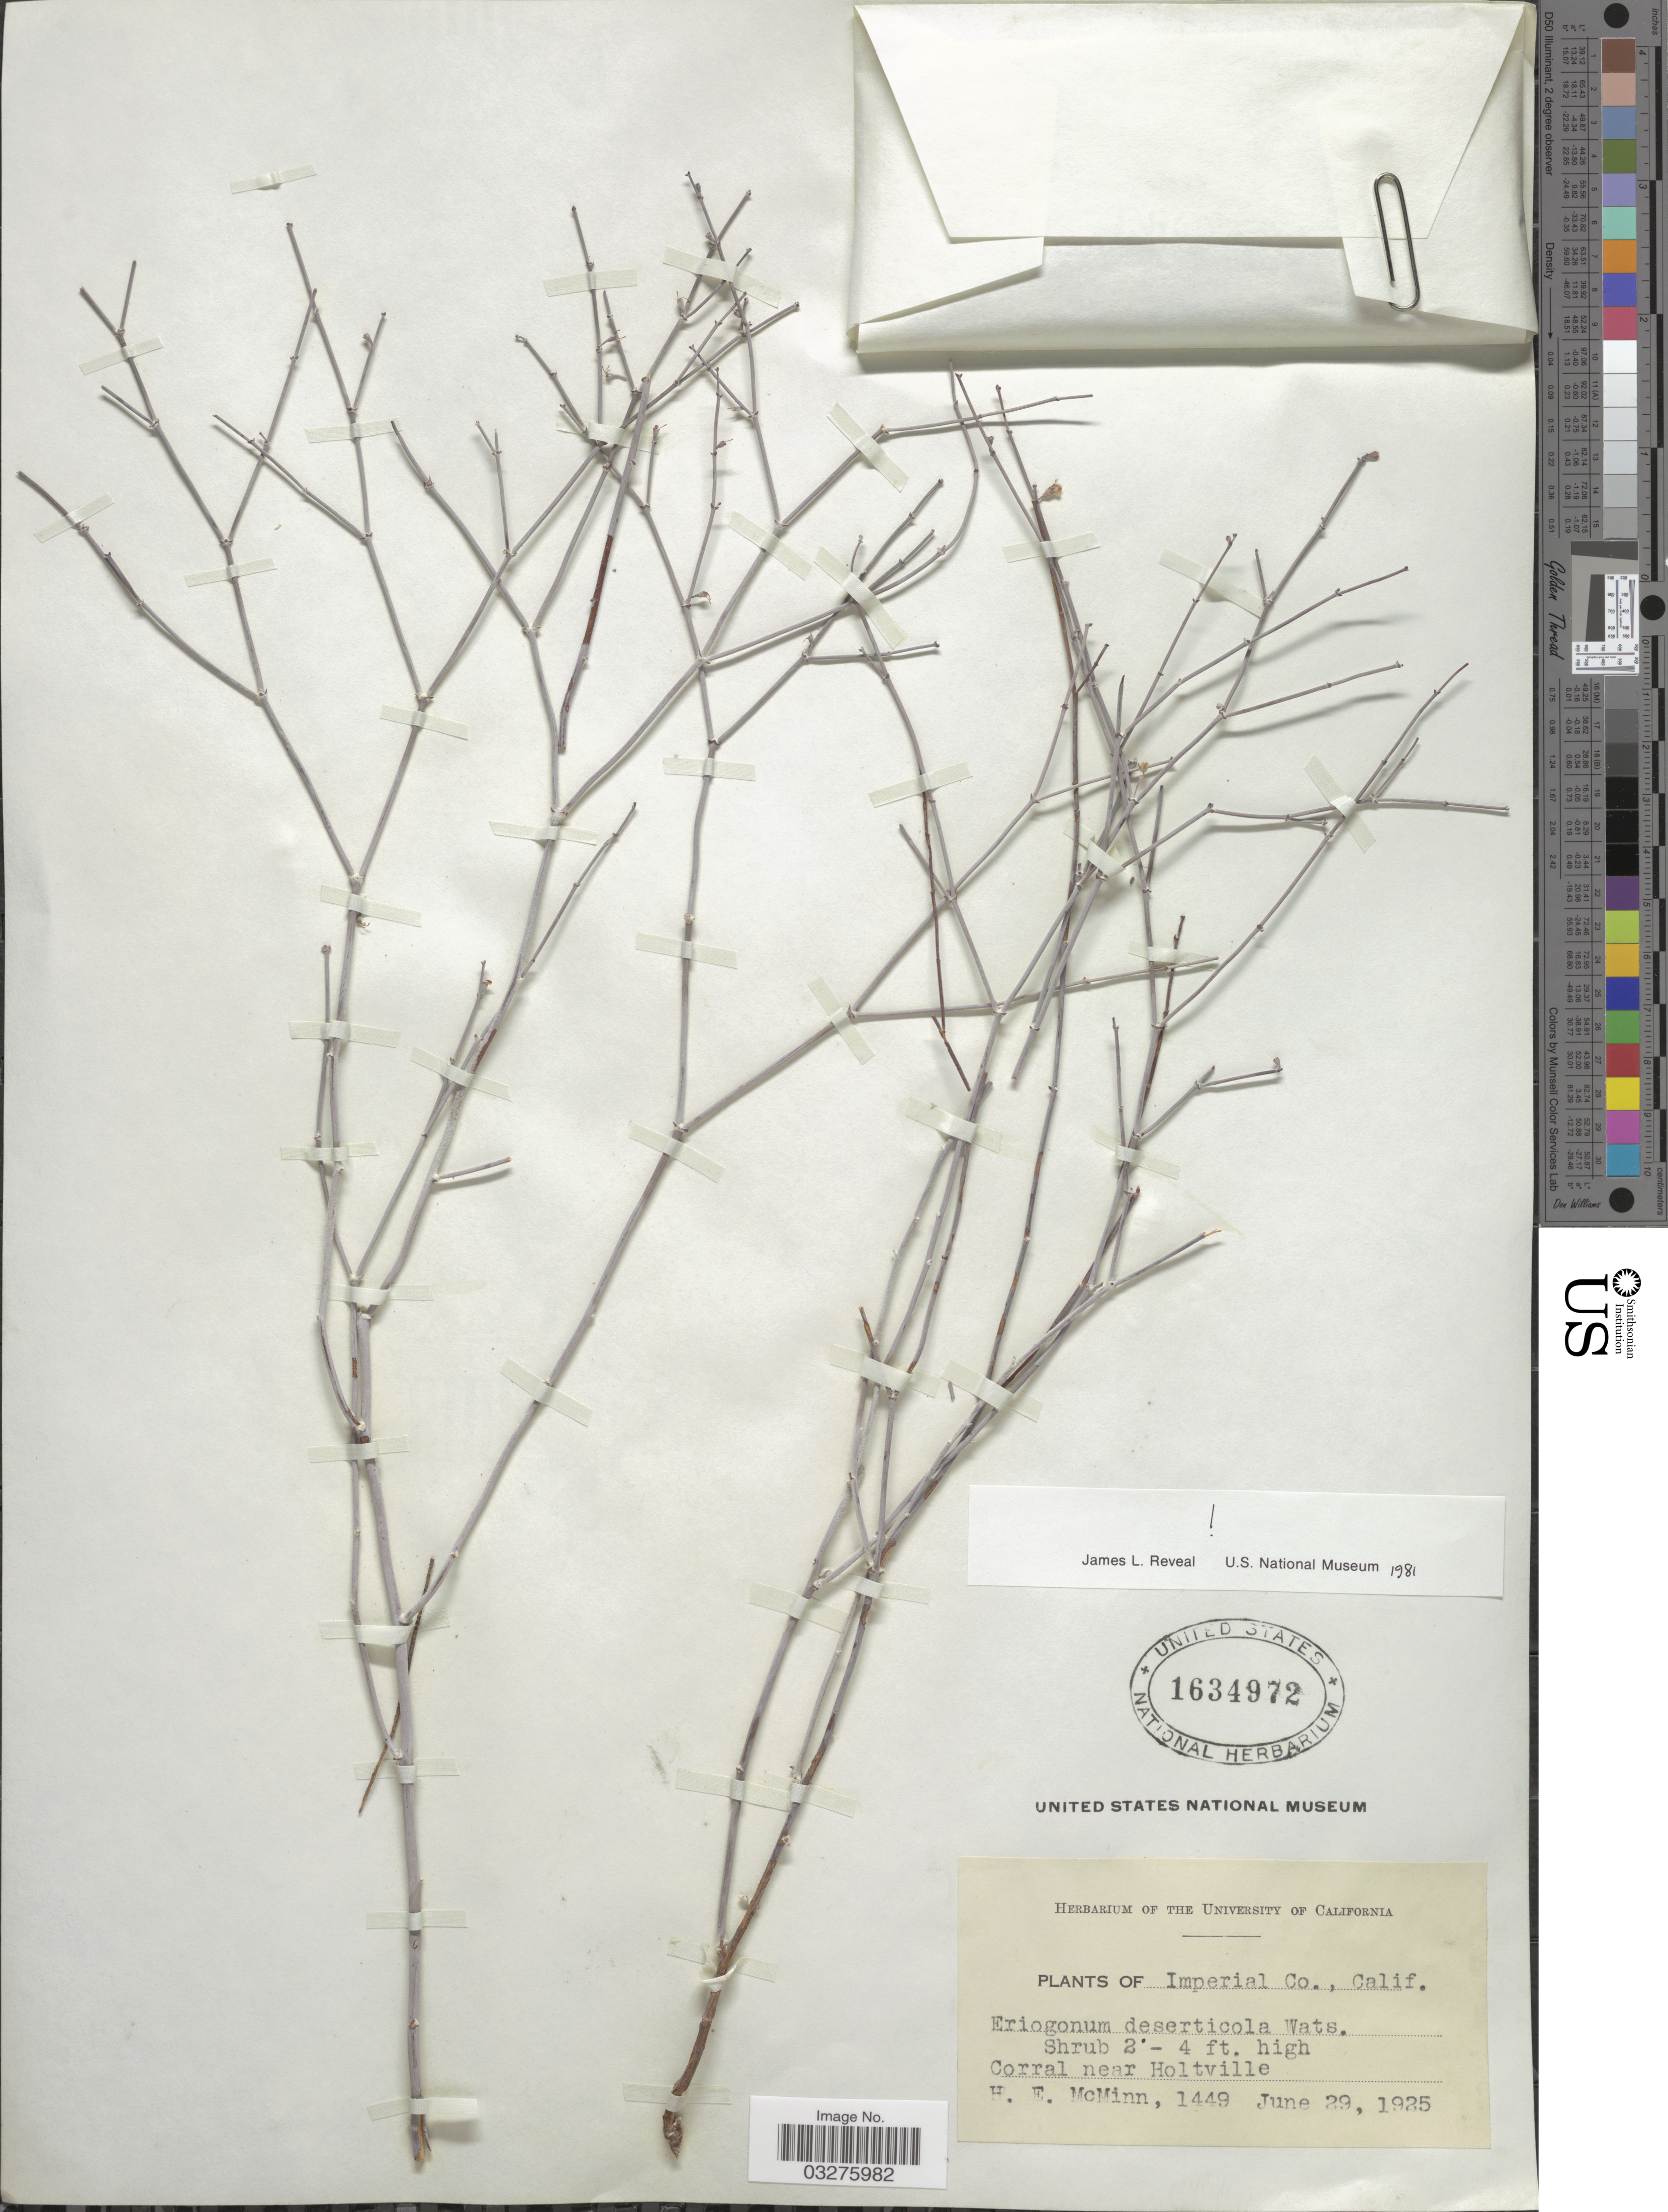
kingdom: Plantae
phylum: Tracheophyta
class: Magnoliopsida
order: Caryophyllales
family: Polygonaceae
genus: Eriogonum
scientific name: Eriogonum deserticola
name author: S. Watson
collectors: H. E. McMinn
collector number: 1449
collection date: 1925-06-29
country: United States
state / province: California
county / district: Imperial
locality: Imperial Co. near Holtville.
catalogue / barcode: US 1634972